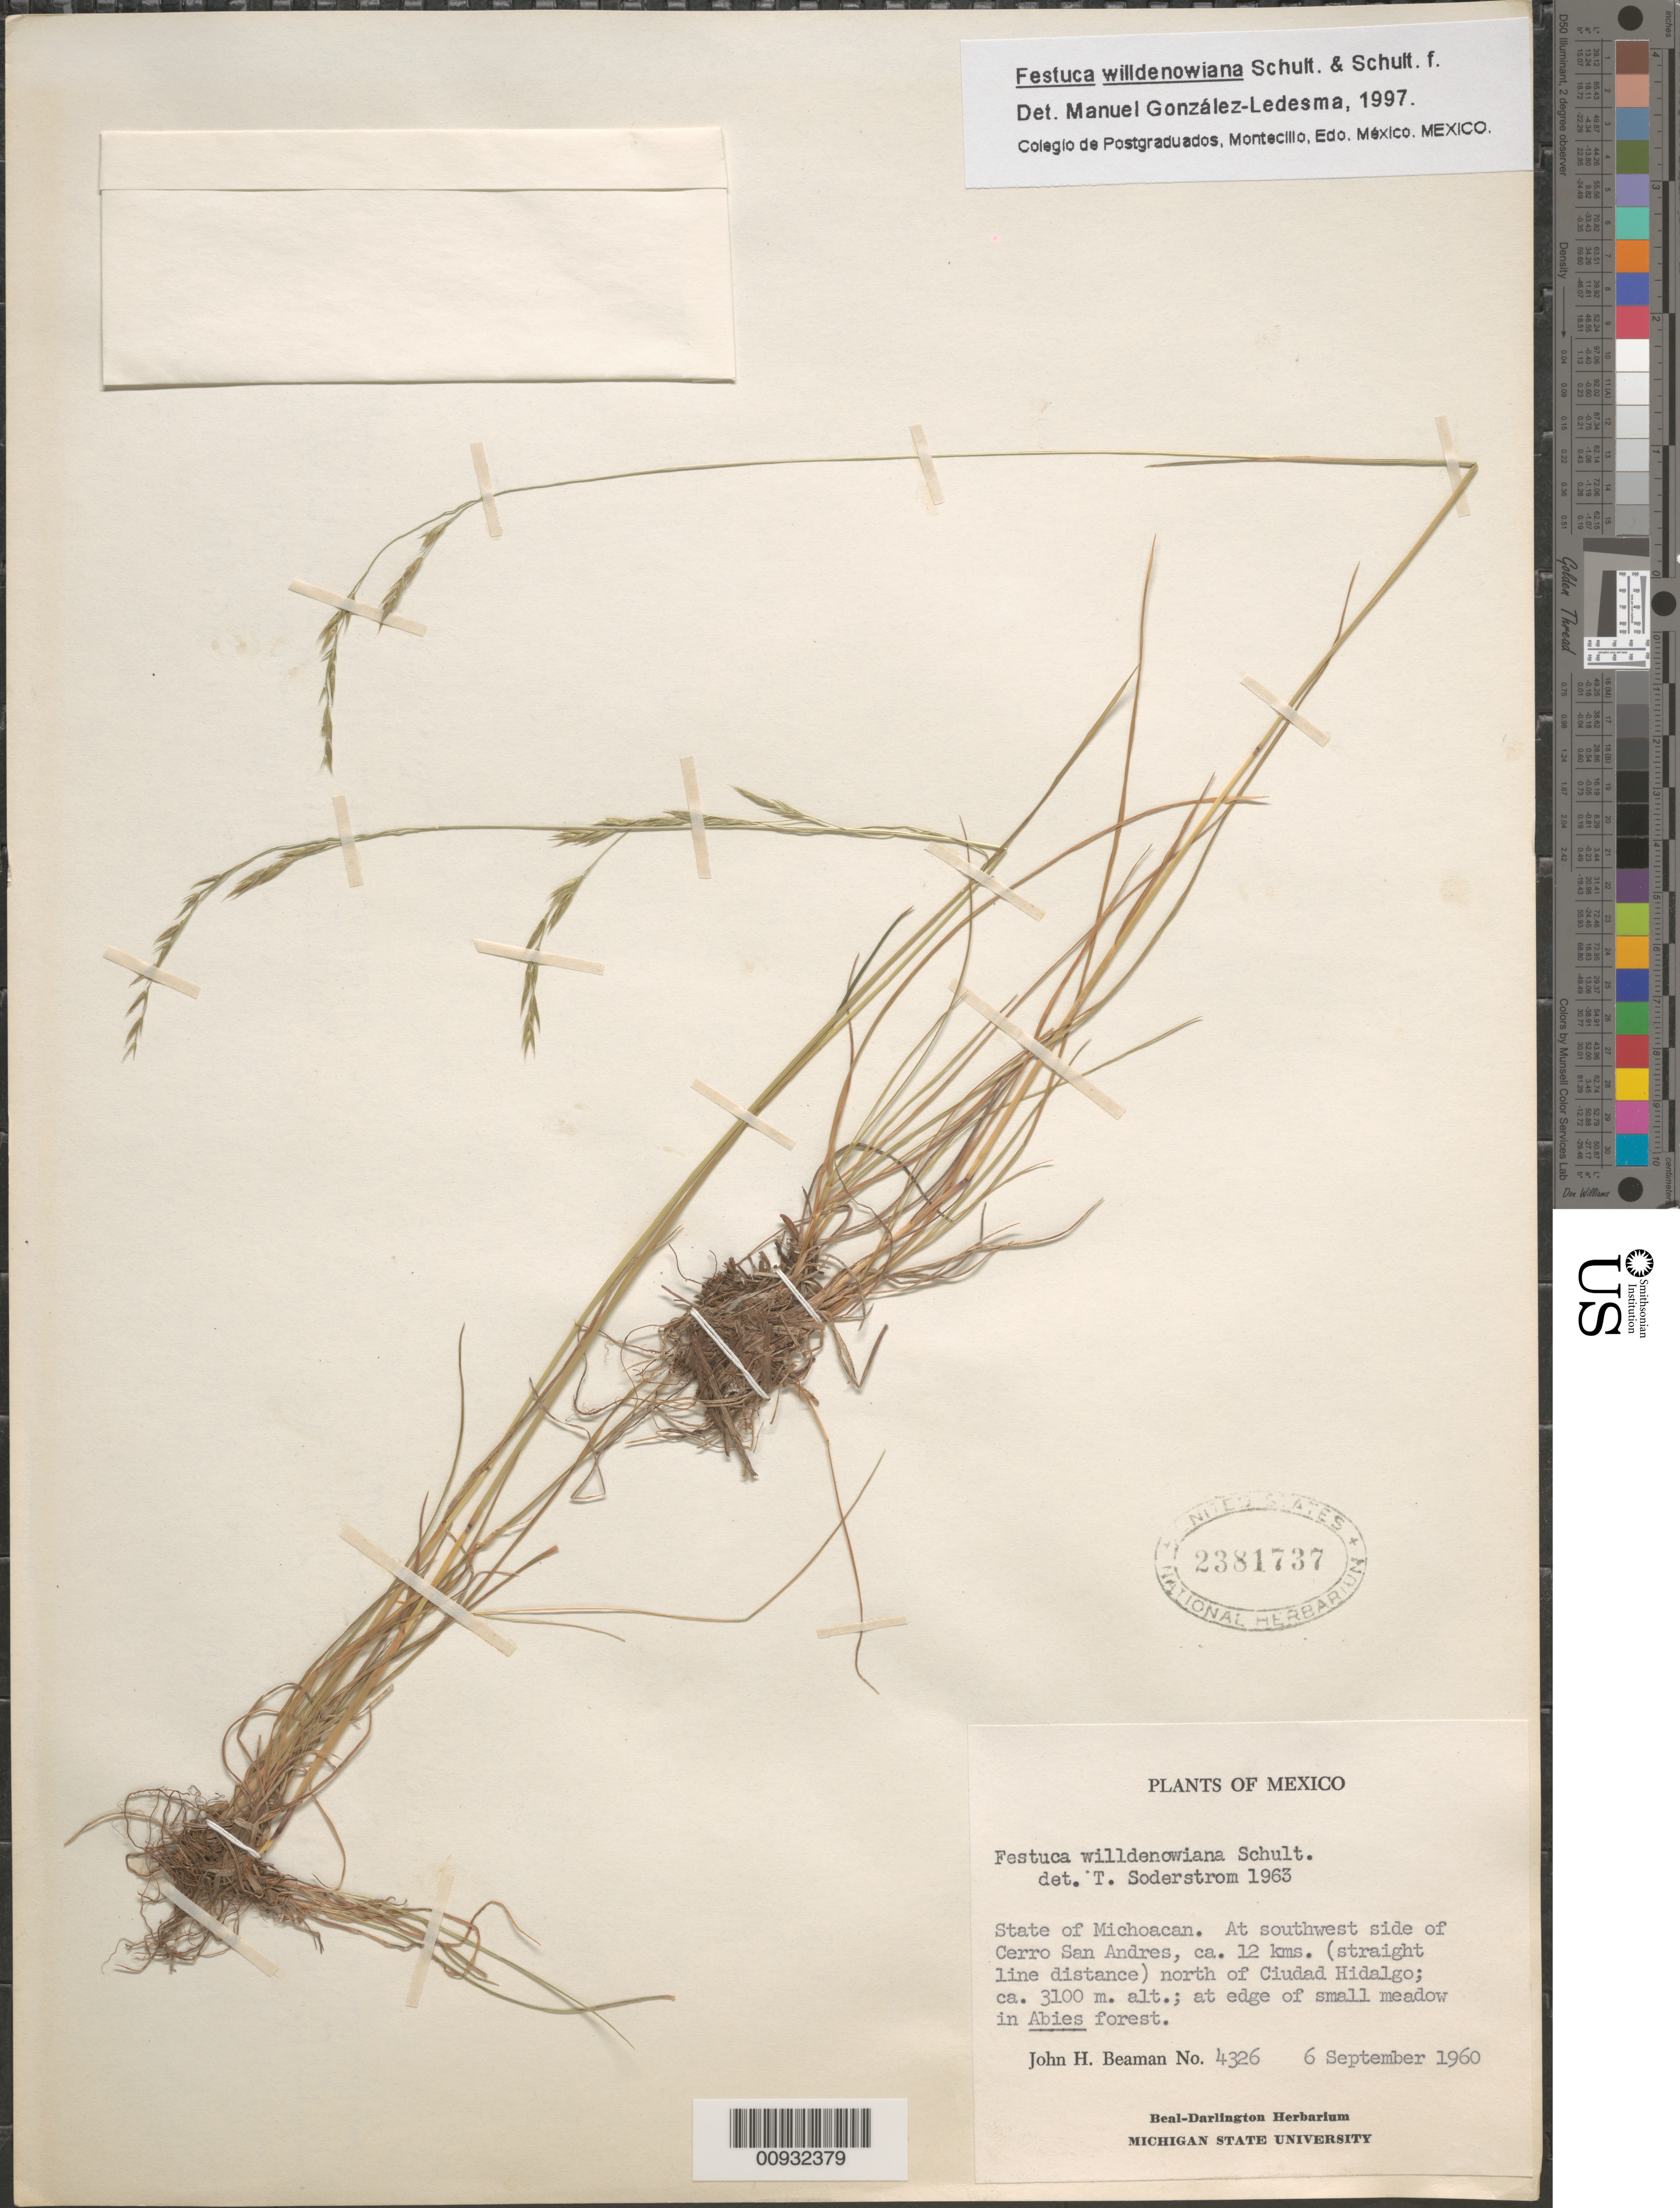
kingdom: Plantae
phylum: Tracheophyta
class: Liliopsida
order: Poales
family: Poaceae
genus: Festuca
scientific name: Festuca willdenowiana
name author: Schult. & Schult. f.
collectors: J. H. Beaman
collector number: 4326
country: Mexico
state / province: Michoacán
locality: SW of Cerro San Andres, N of Ciudad Hidalgo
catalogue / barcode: US 2381737